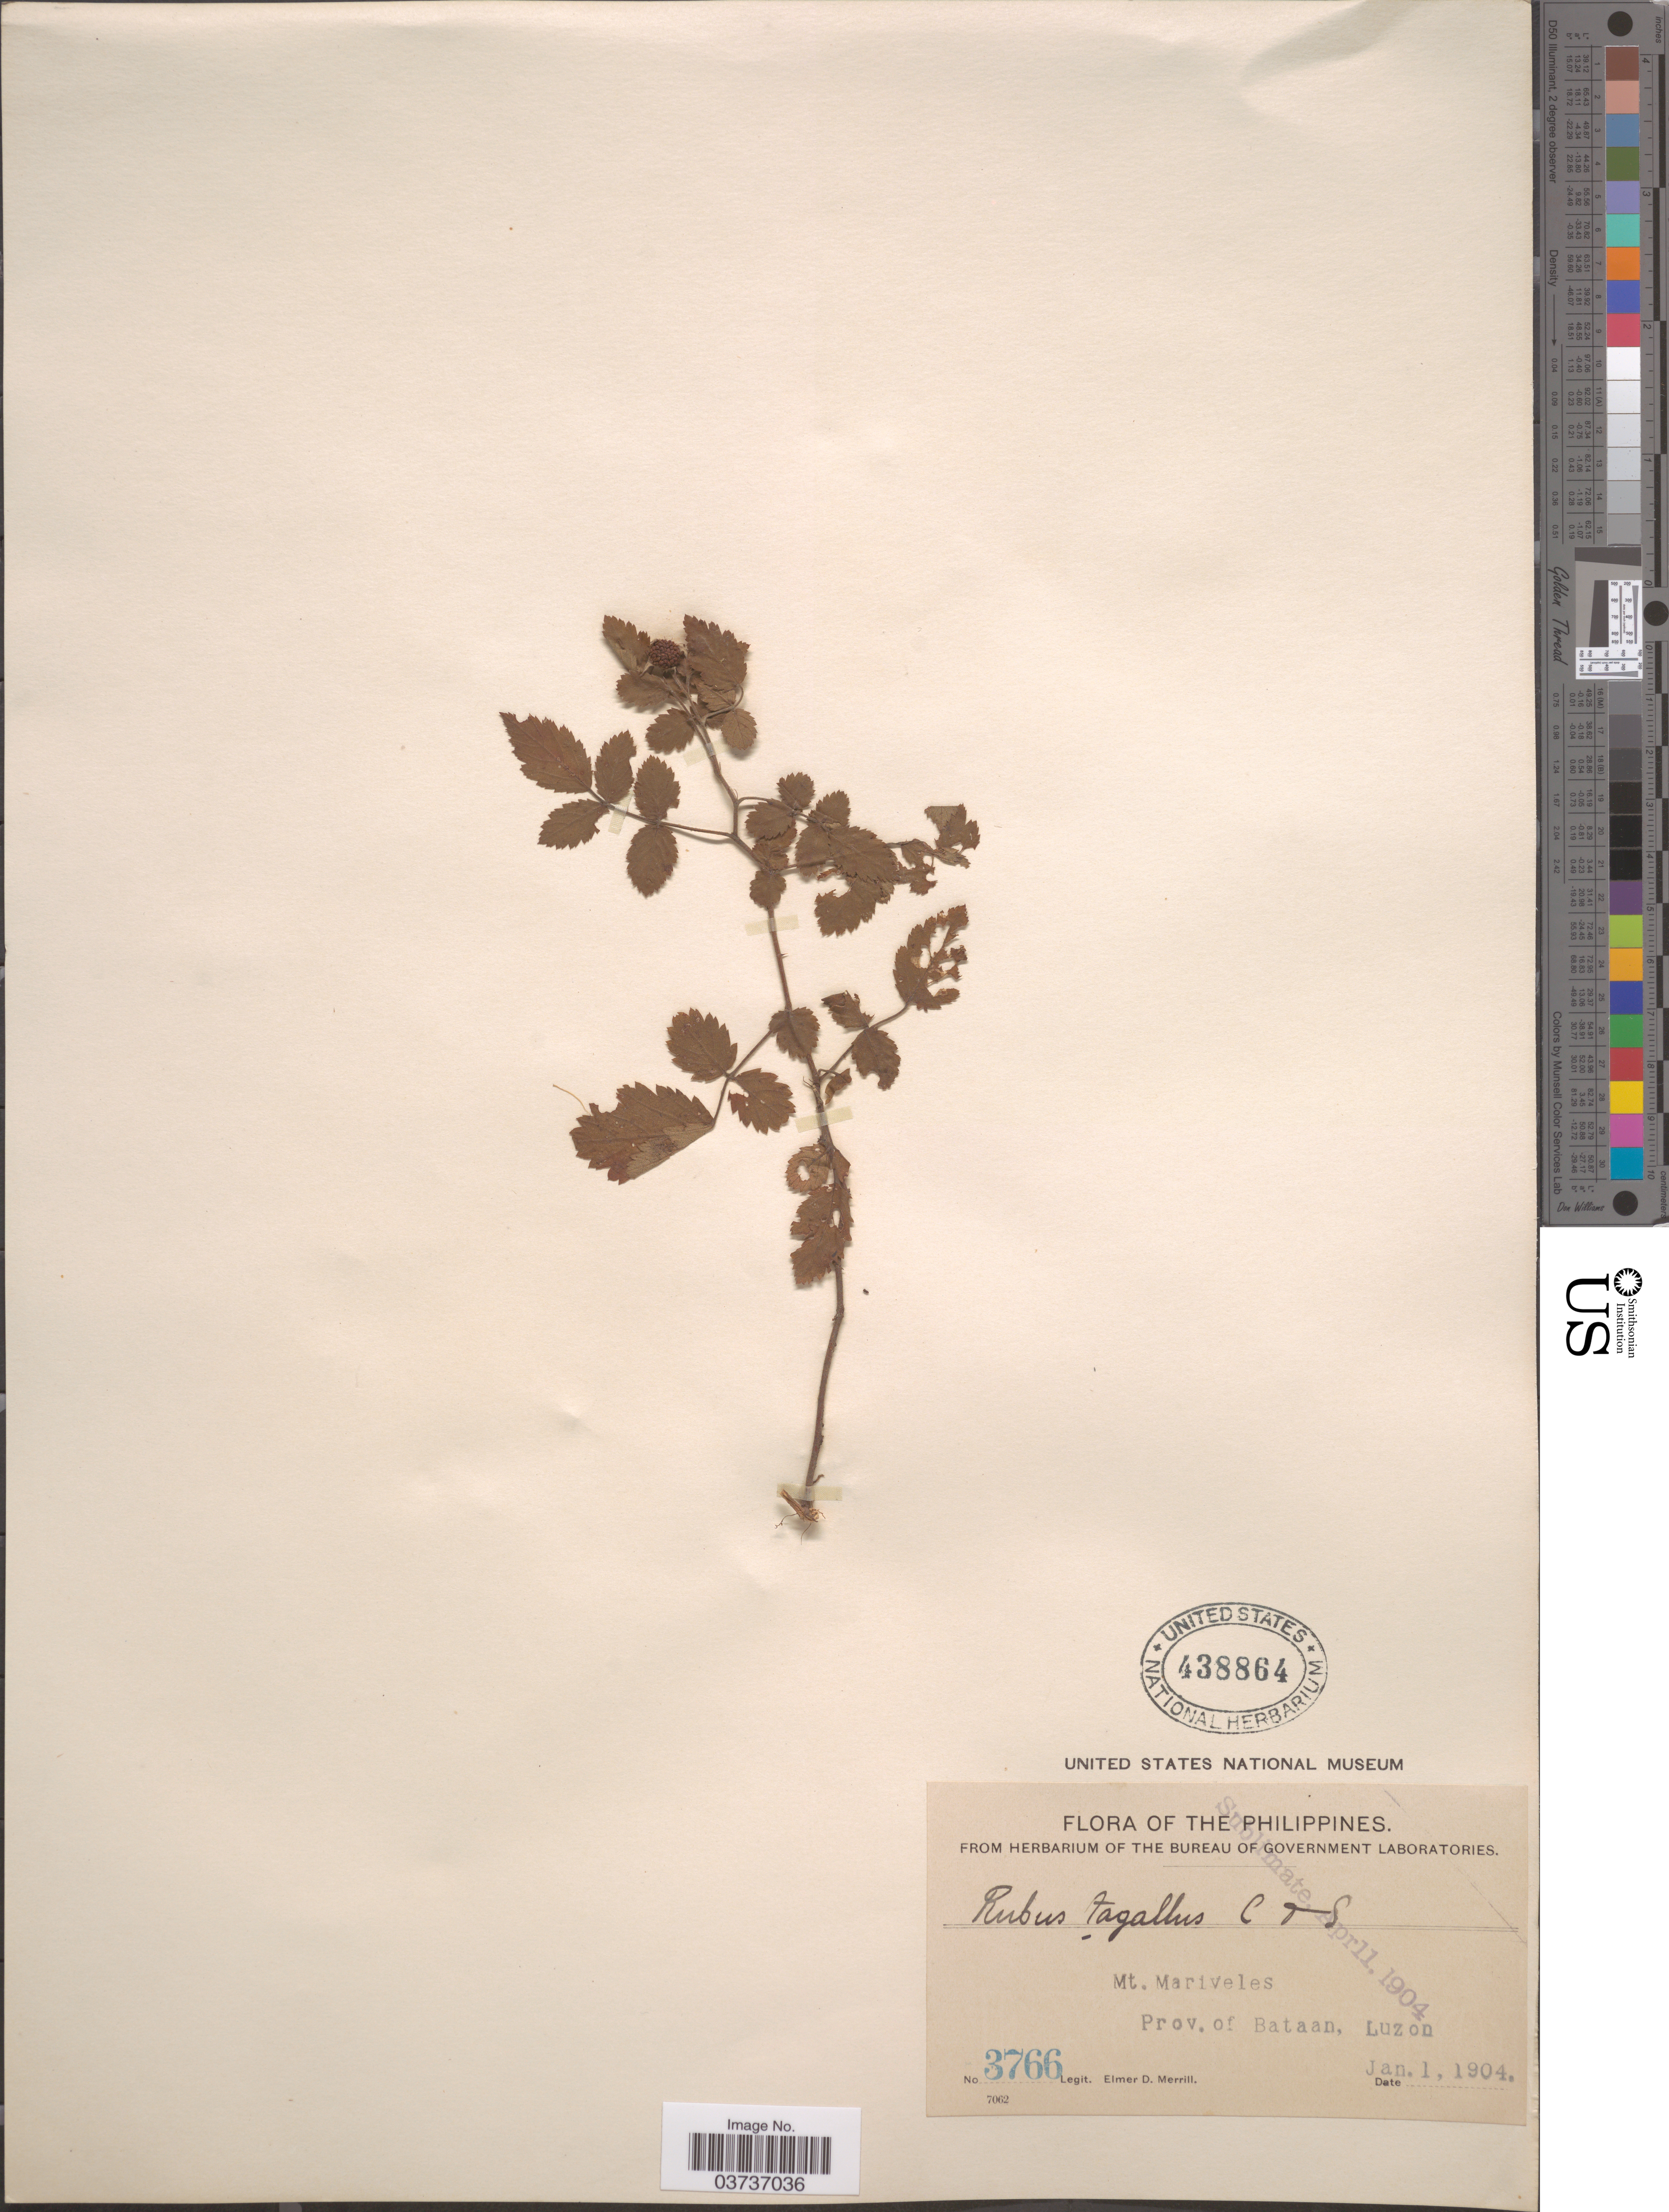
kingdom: Plantae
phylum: Tracheophyta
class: Magnoliopsida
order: Rosales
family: Rosaceae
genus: Rubus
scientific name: Rubus tagallus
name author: Cham. & Schltdl.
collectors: E. D. Merrill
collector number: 3766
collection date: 1904-01-01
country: Philippines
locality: Mt. Mariveles. Prov. of Bataan, Luzon.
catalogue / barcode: US 438864